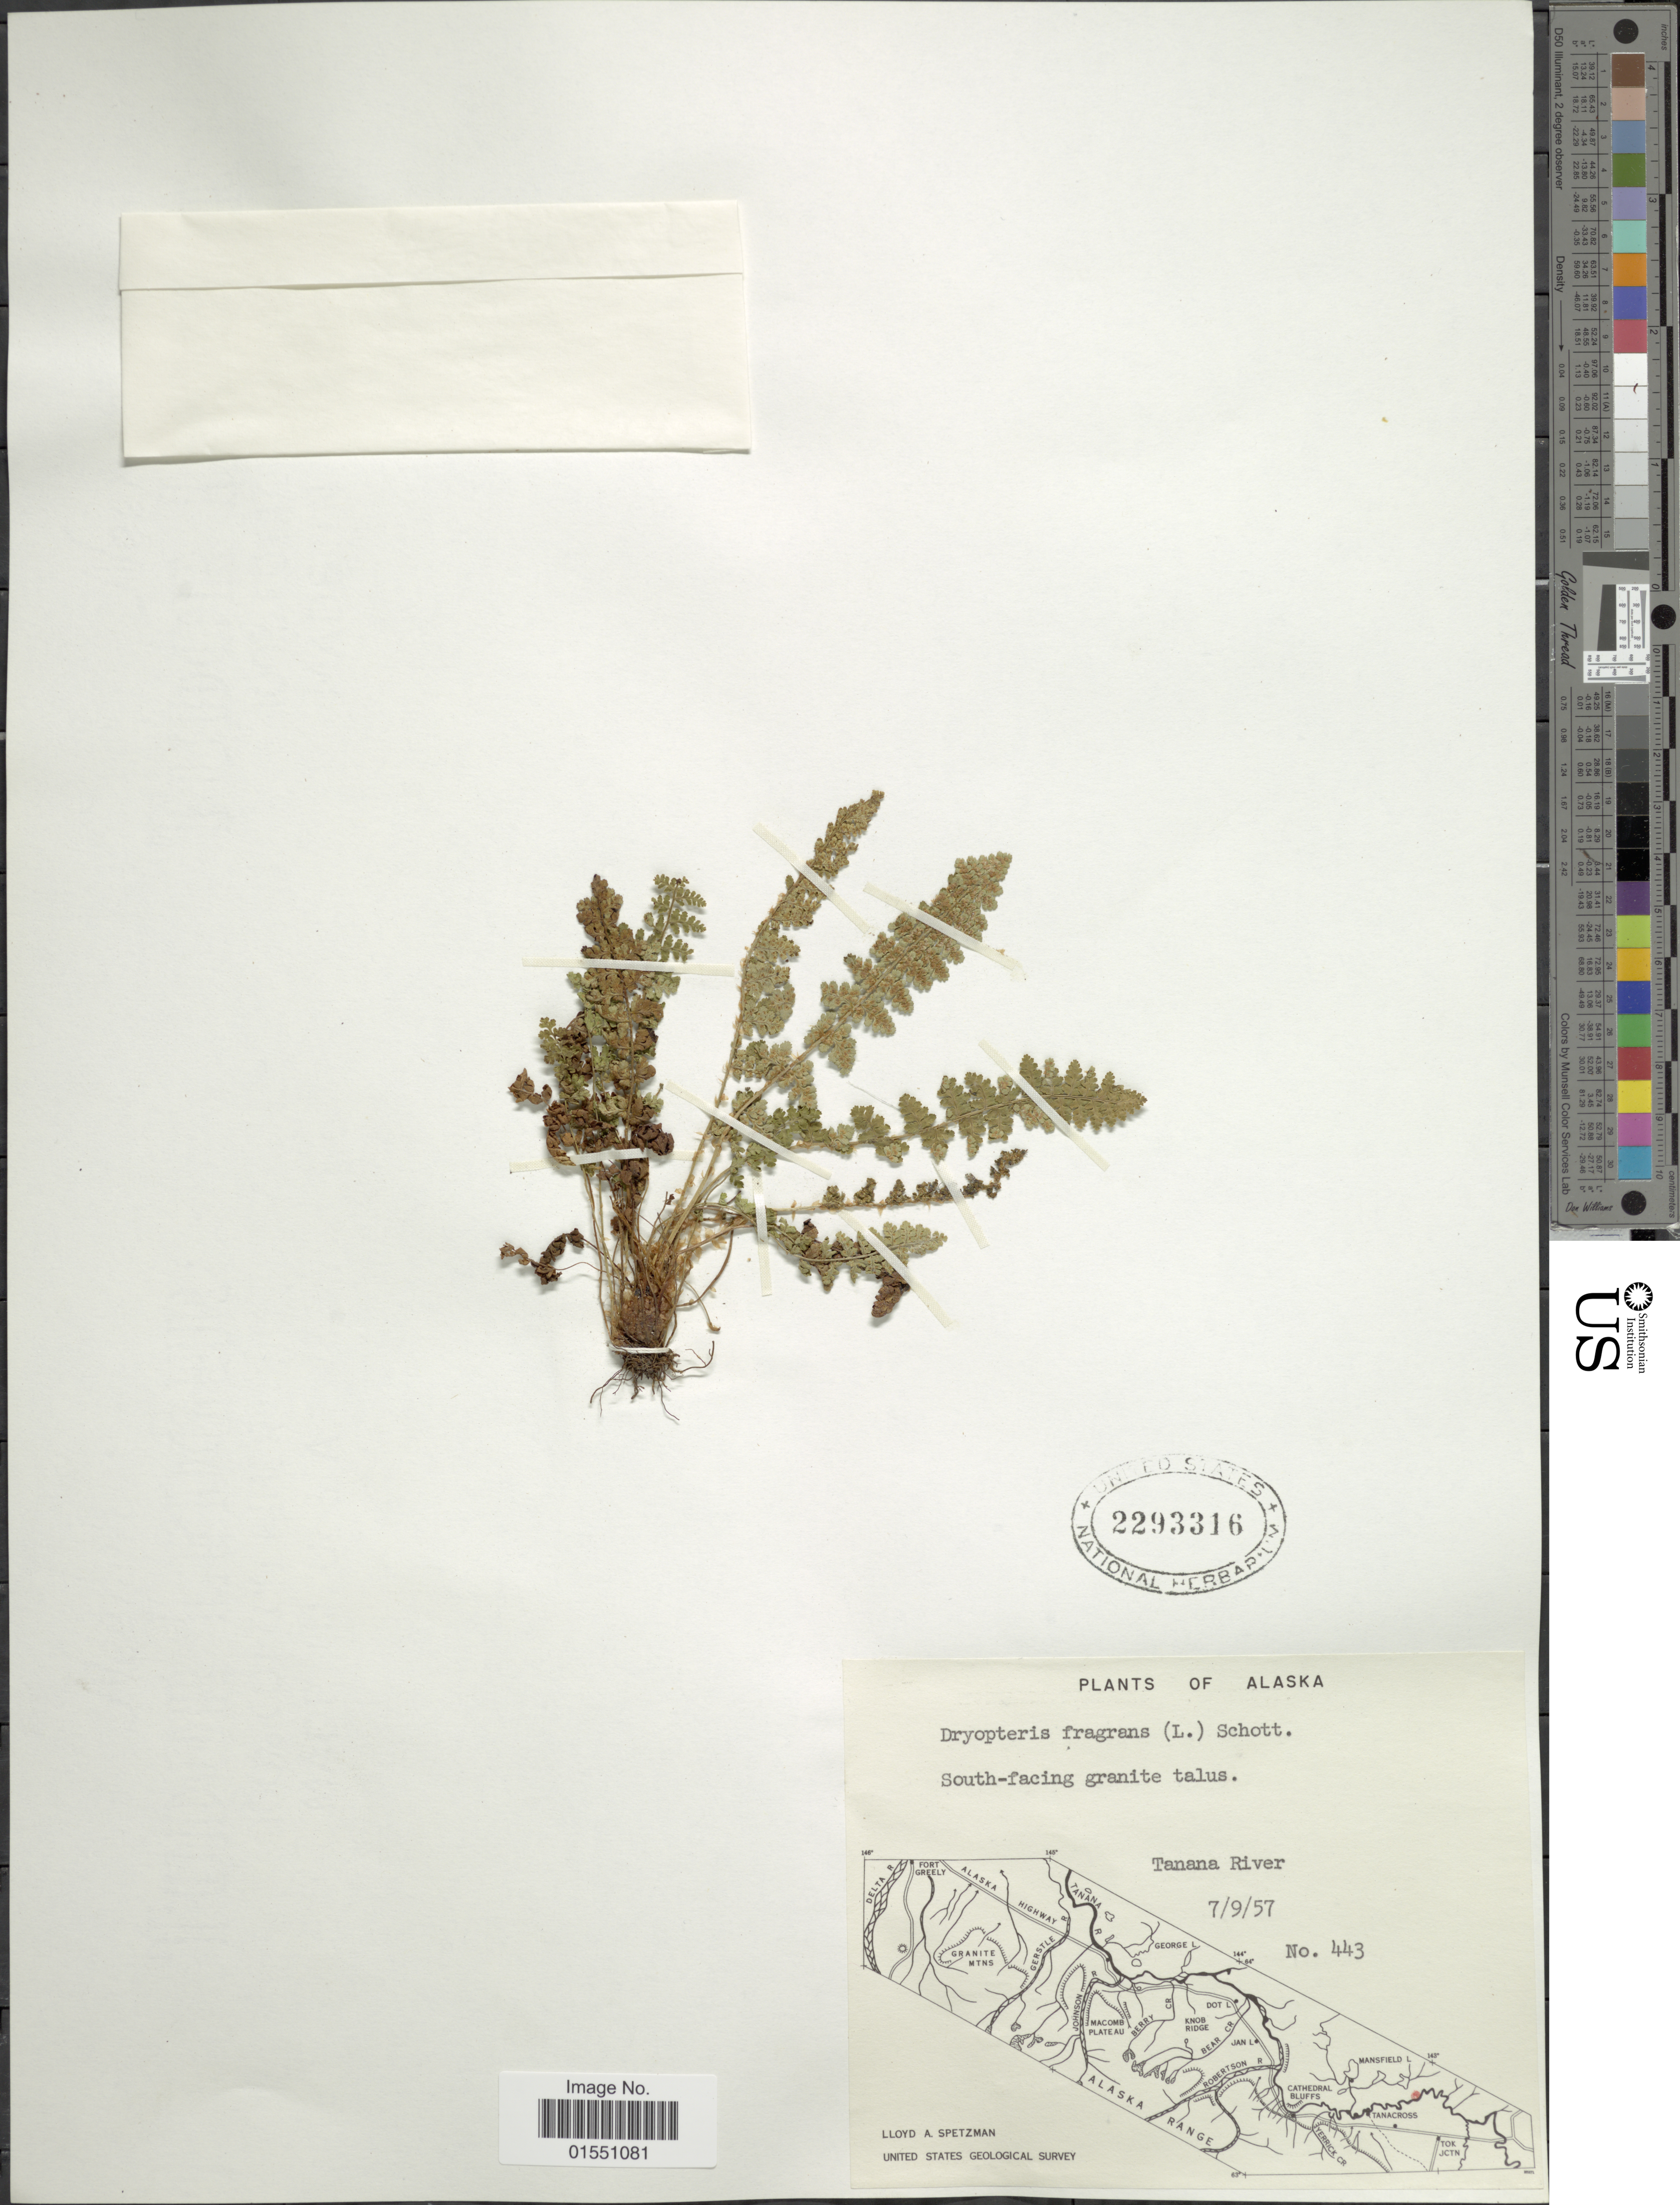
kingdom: Plantae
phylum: Tracheophyta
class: Polypodiopsida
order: Polypodiales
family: Dryopteridaceae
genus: Dryopteris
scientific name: Dryopteris fragrans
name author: (L.) Schott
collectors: L. Spetzman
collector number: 443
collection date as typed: Transcribed d/m/y: 9/7/57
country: United States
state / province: Alaska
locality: Tanana River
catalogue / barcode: US 2293316